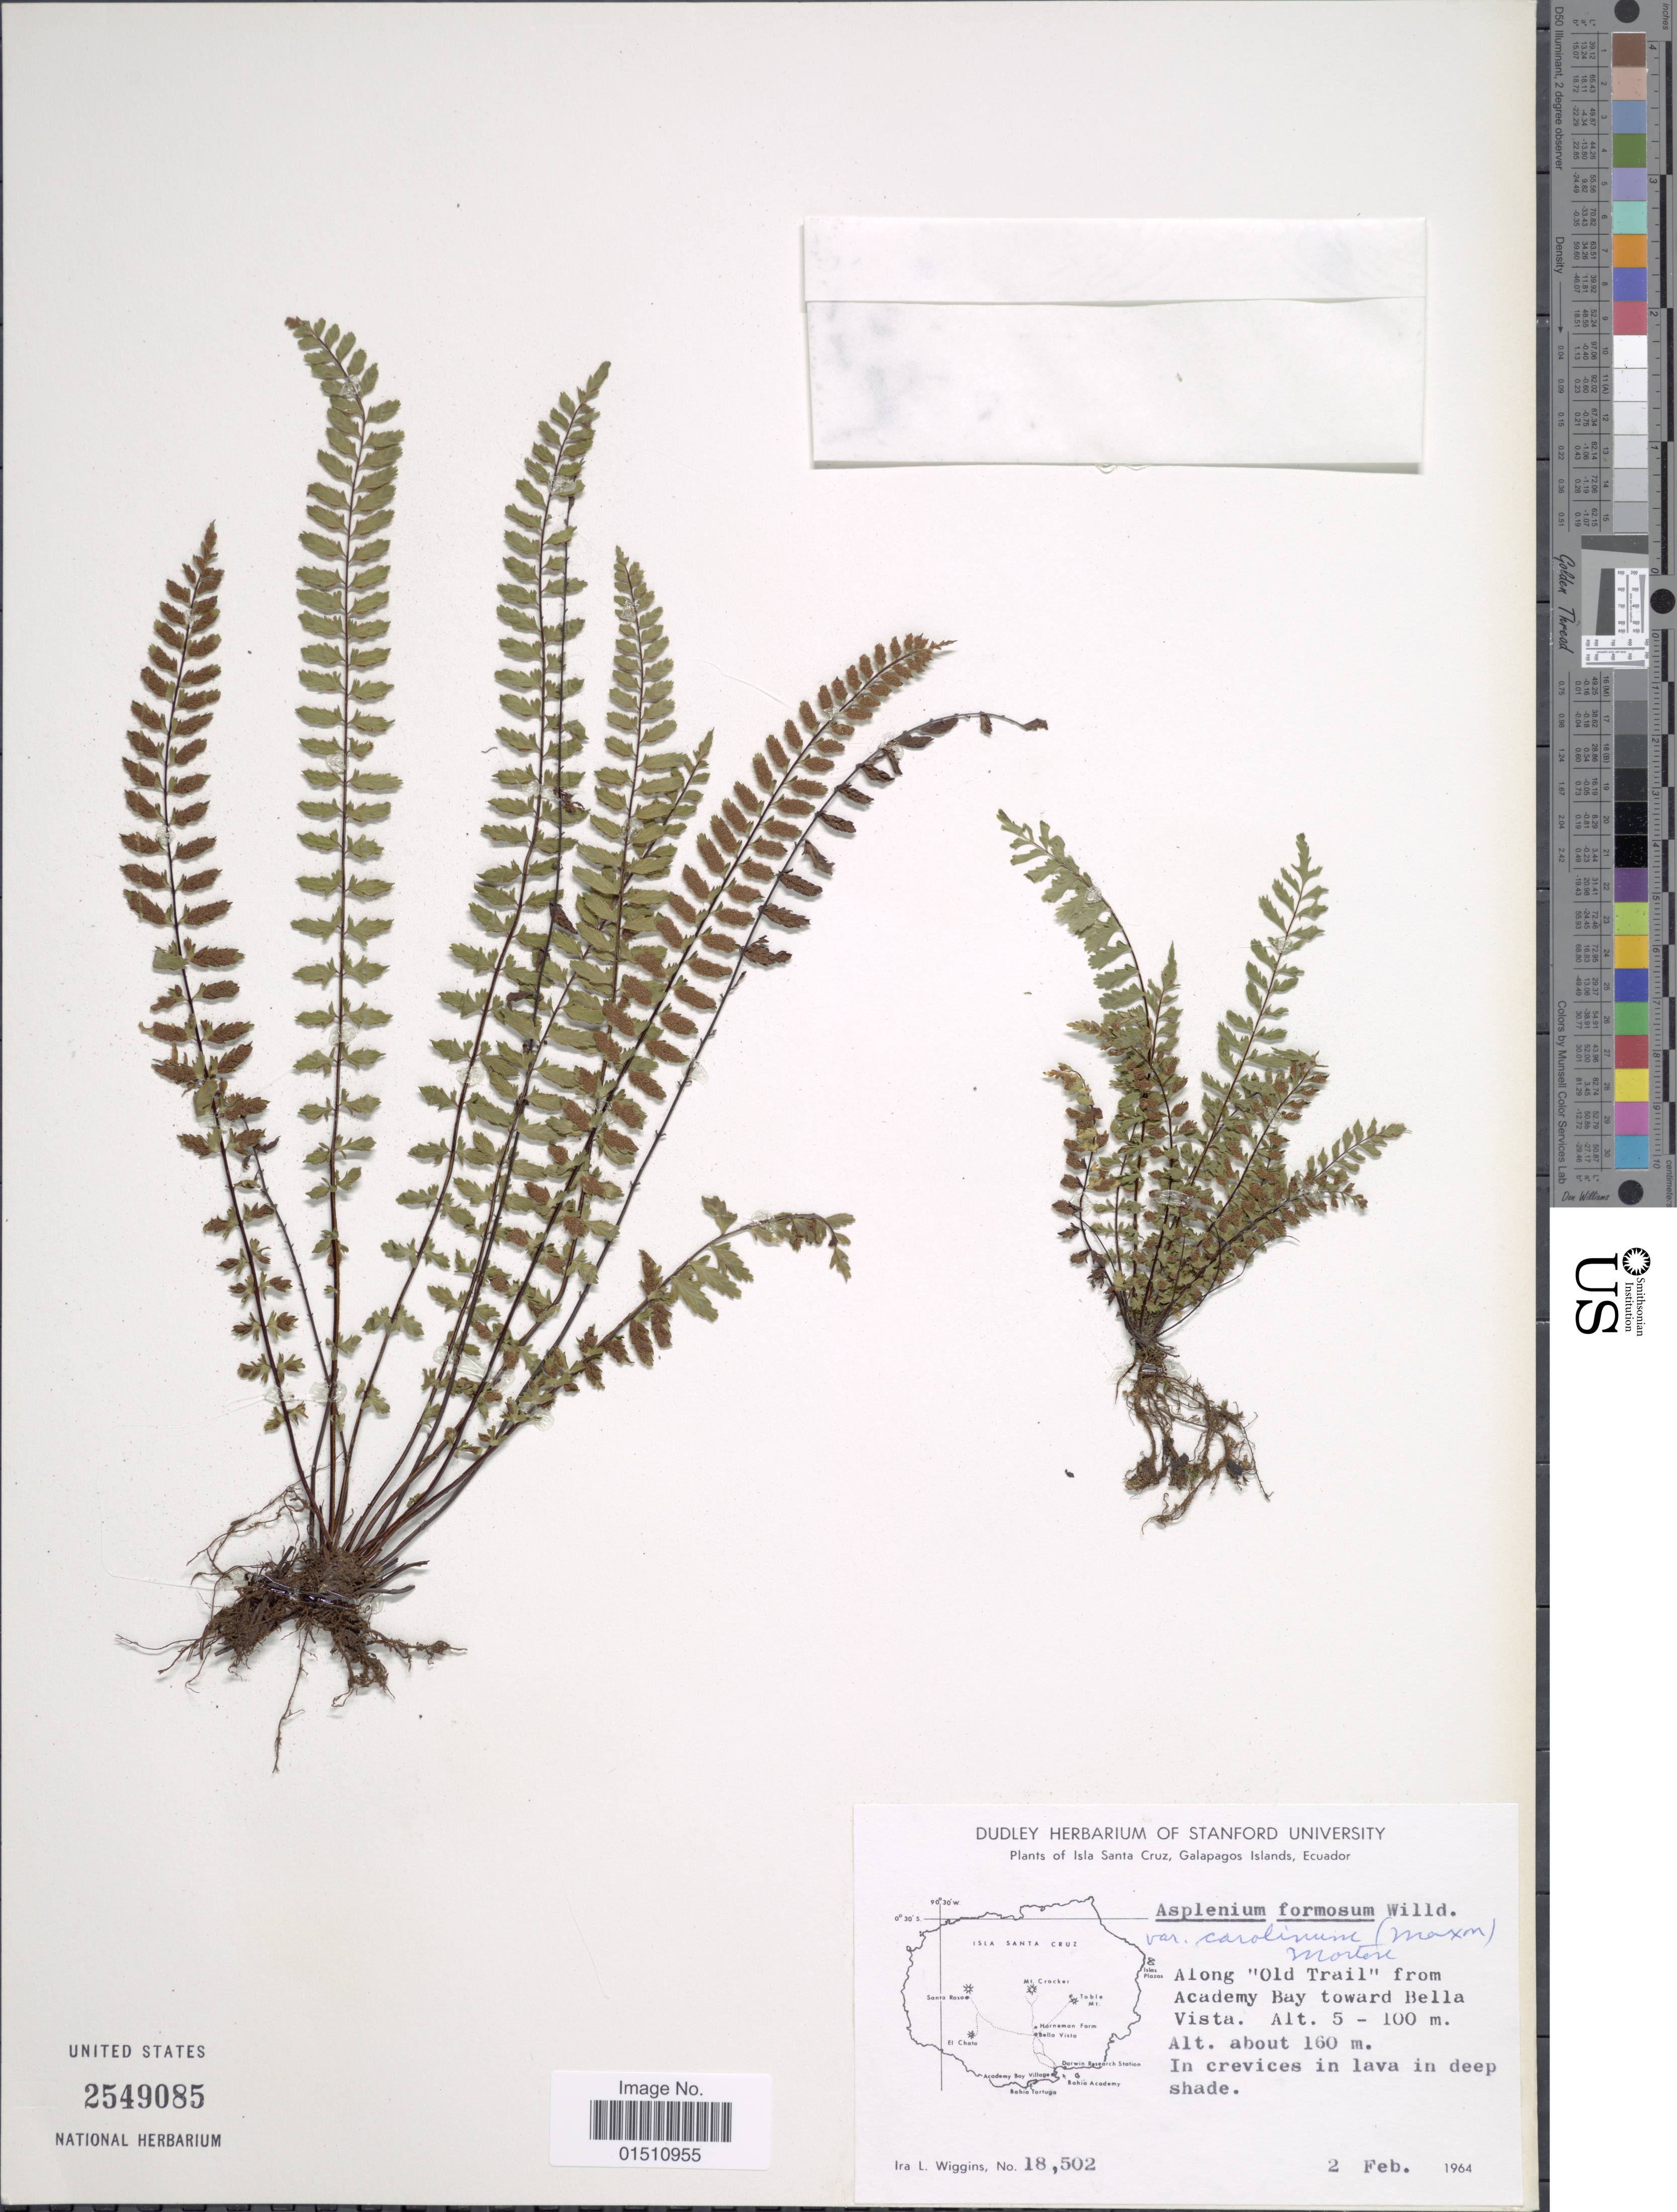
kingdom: Plantae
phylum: Tracheophyta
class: Polypodiopsida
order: Polypodiales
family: Aspleniaceae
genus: Asplenium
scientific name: Asplenium formosum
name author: Willd.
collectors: I. L. Wiggins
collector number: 18502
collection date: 1964-02-02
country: Ecuador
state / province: Colón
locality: Isla Santa Cruz, Galapagos Islands, Ecuador, along "Old Trail" from Acedemy Bay toward Bella Vista.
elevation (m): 160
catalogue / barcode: US 2549085